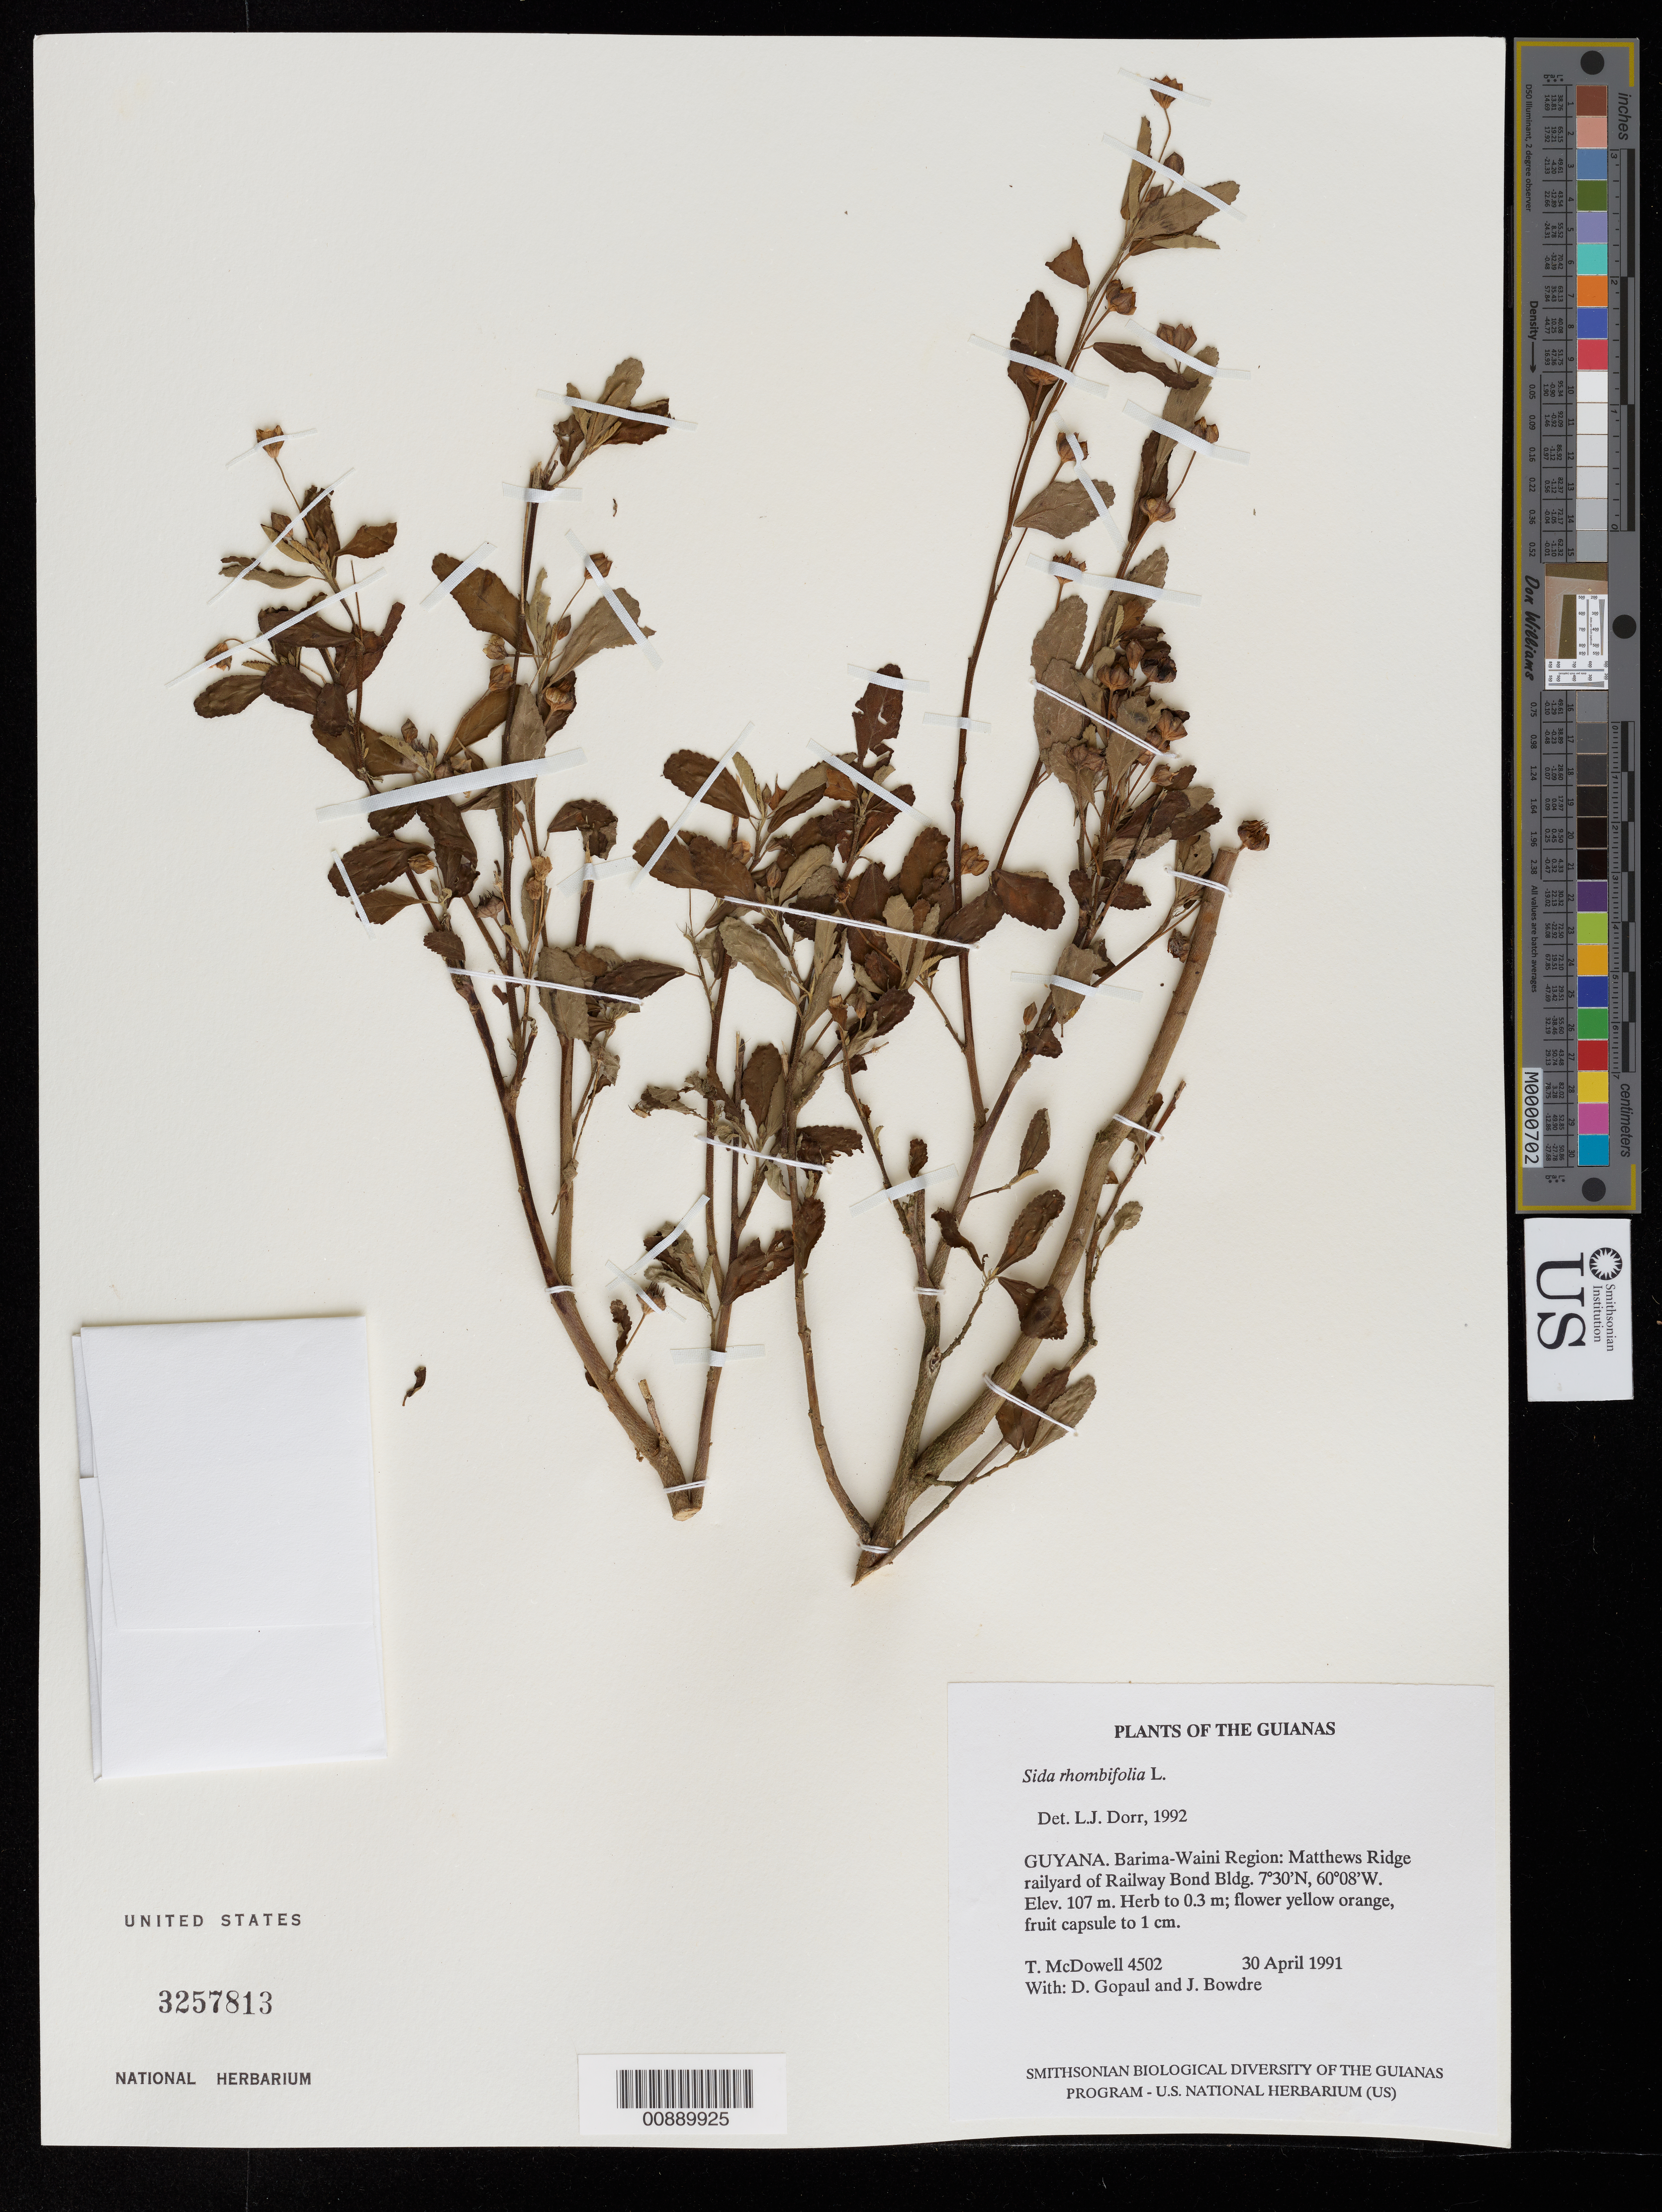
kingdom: Plantae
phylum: Tracheophyta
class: Magnoliopsida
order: Malvales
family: Malvaceae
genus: Sida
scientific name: Sida rhombifolia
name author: L.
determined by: Dorr, L. J., (BOT), Smithsonian Institution - National Museum of Natural History (UNITED STATES)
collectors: T. McDowell, D. Gopaul & J. Bowdre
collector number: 4502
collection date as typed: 30 April 1991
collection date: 1991-04-30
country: Guyana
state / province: Barima-Waini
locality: Matthews Ridge railyard of Railway Bond Bldg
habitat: Clearing grazed by goats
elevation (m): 107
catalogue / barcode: US 3257813